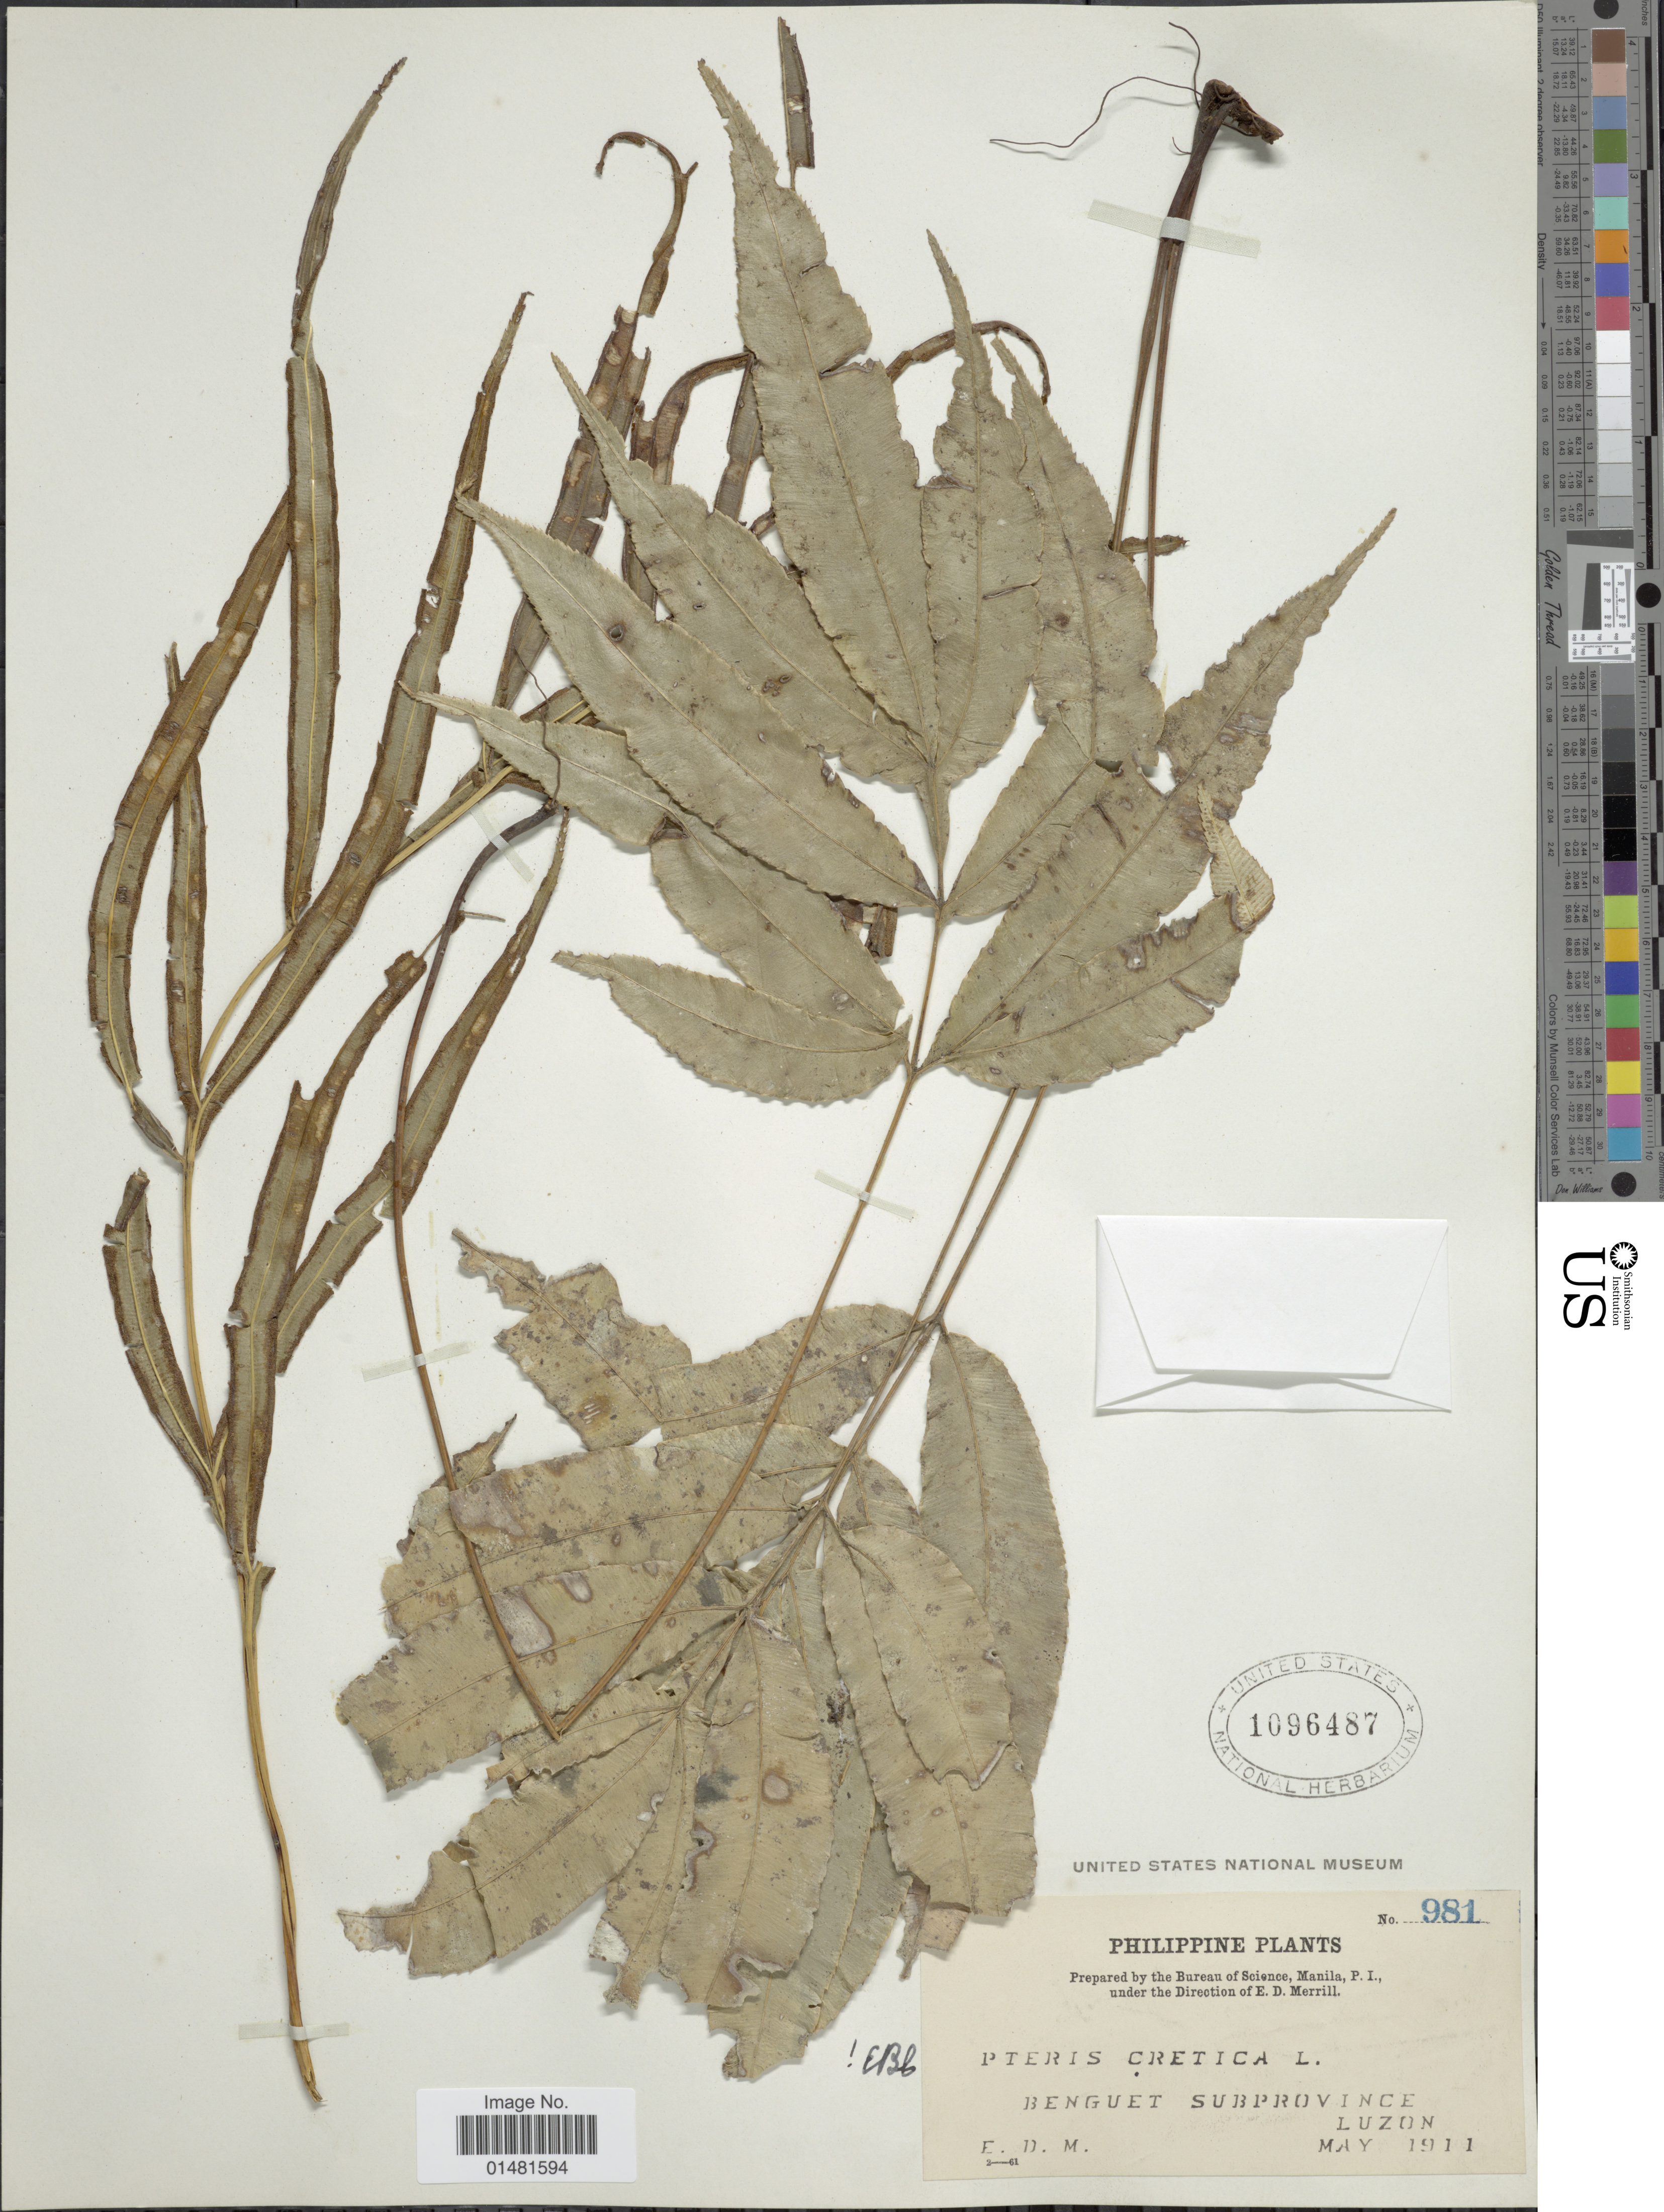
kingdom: Plantae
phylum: Tracheophyta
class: Polypodiopsida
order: Polypodiales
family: Pteridaceae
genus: Pteris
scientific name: Pteris cretica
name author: L.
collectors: E. D. Merrill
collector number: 981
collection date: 1911-05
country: Philippines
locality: Benguet Subprovince, Luzon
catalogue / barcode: US 1096487